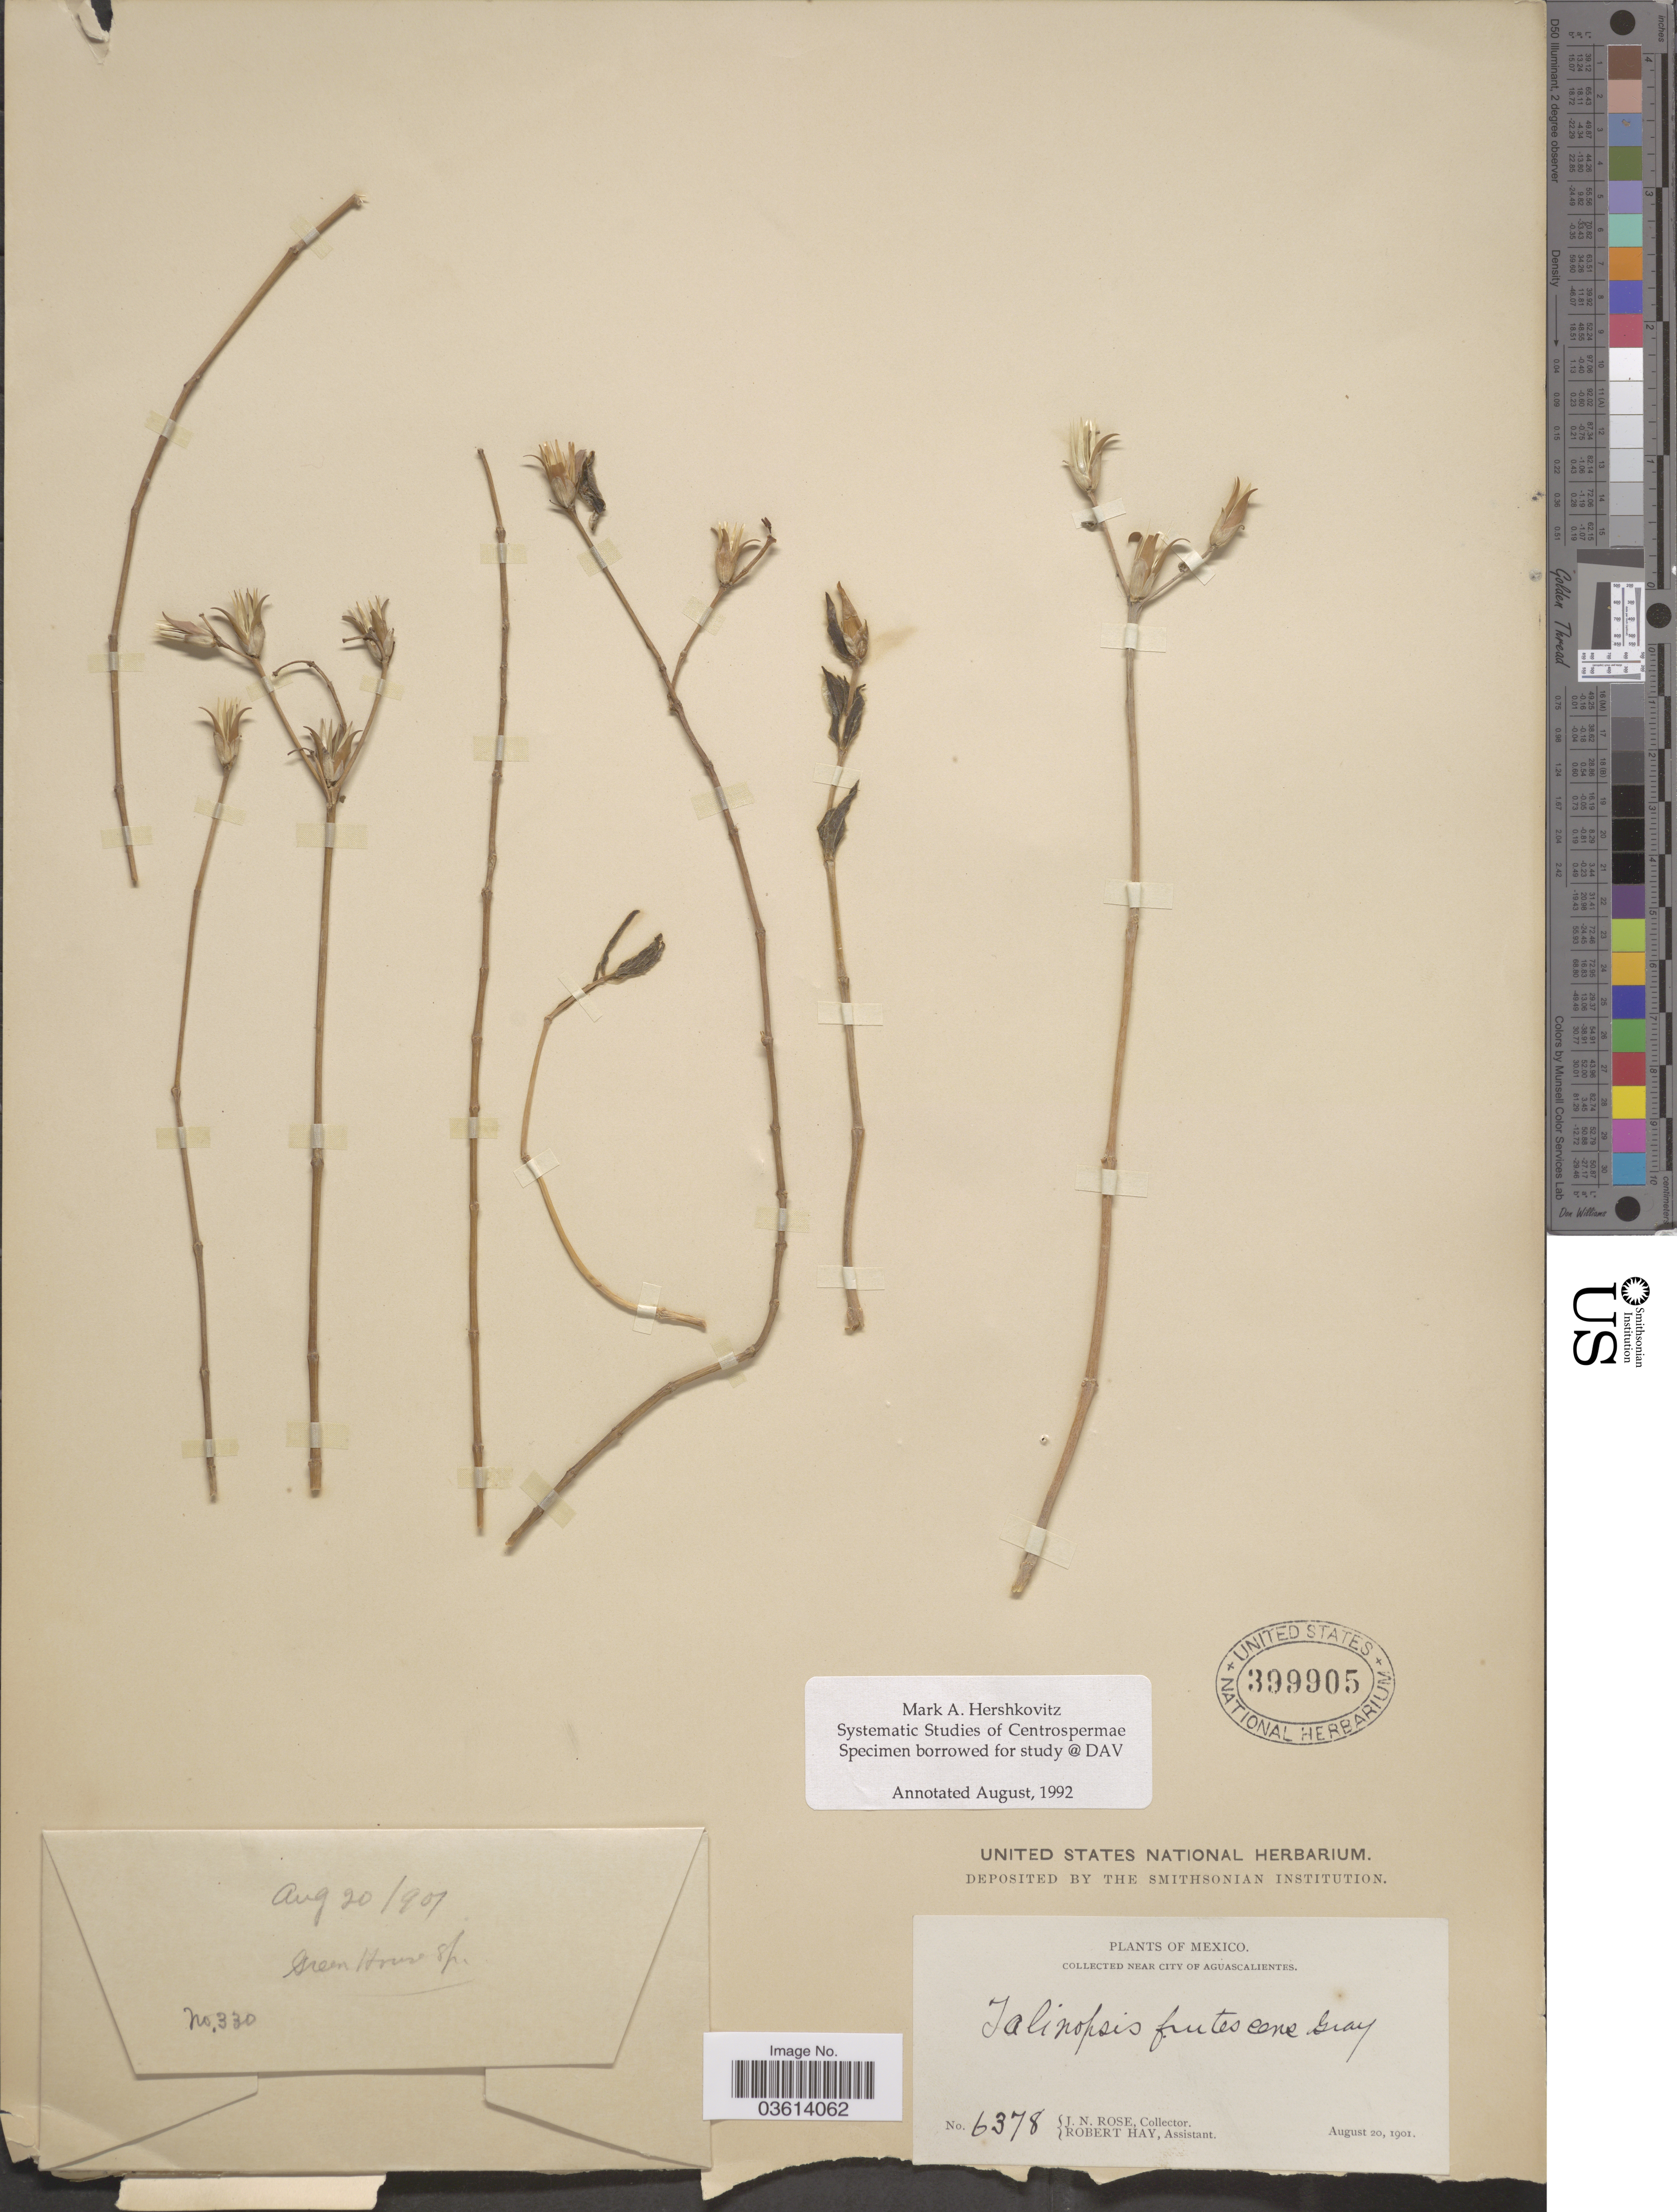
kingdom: Plantae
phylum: Tracheophyta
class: Magnoliopsida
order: Caryophyllales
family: Anacampserotaceae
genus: Talinopsis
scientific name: Talinopsis frutescens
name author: A. Gray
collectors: J. N. Rose & R. H. Hay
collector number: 6378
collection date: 1901-08-20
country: Mexico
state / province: Aguascalientes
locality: Near city of Aguascalientes.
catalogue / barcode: US 399905